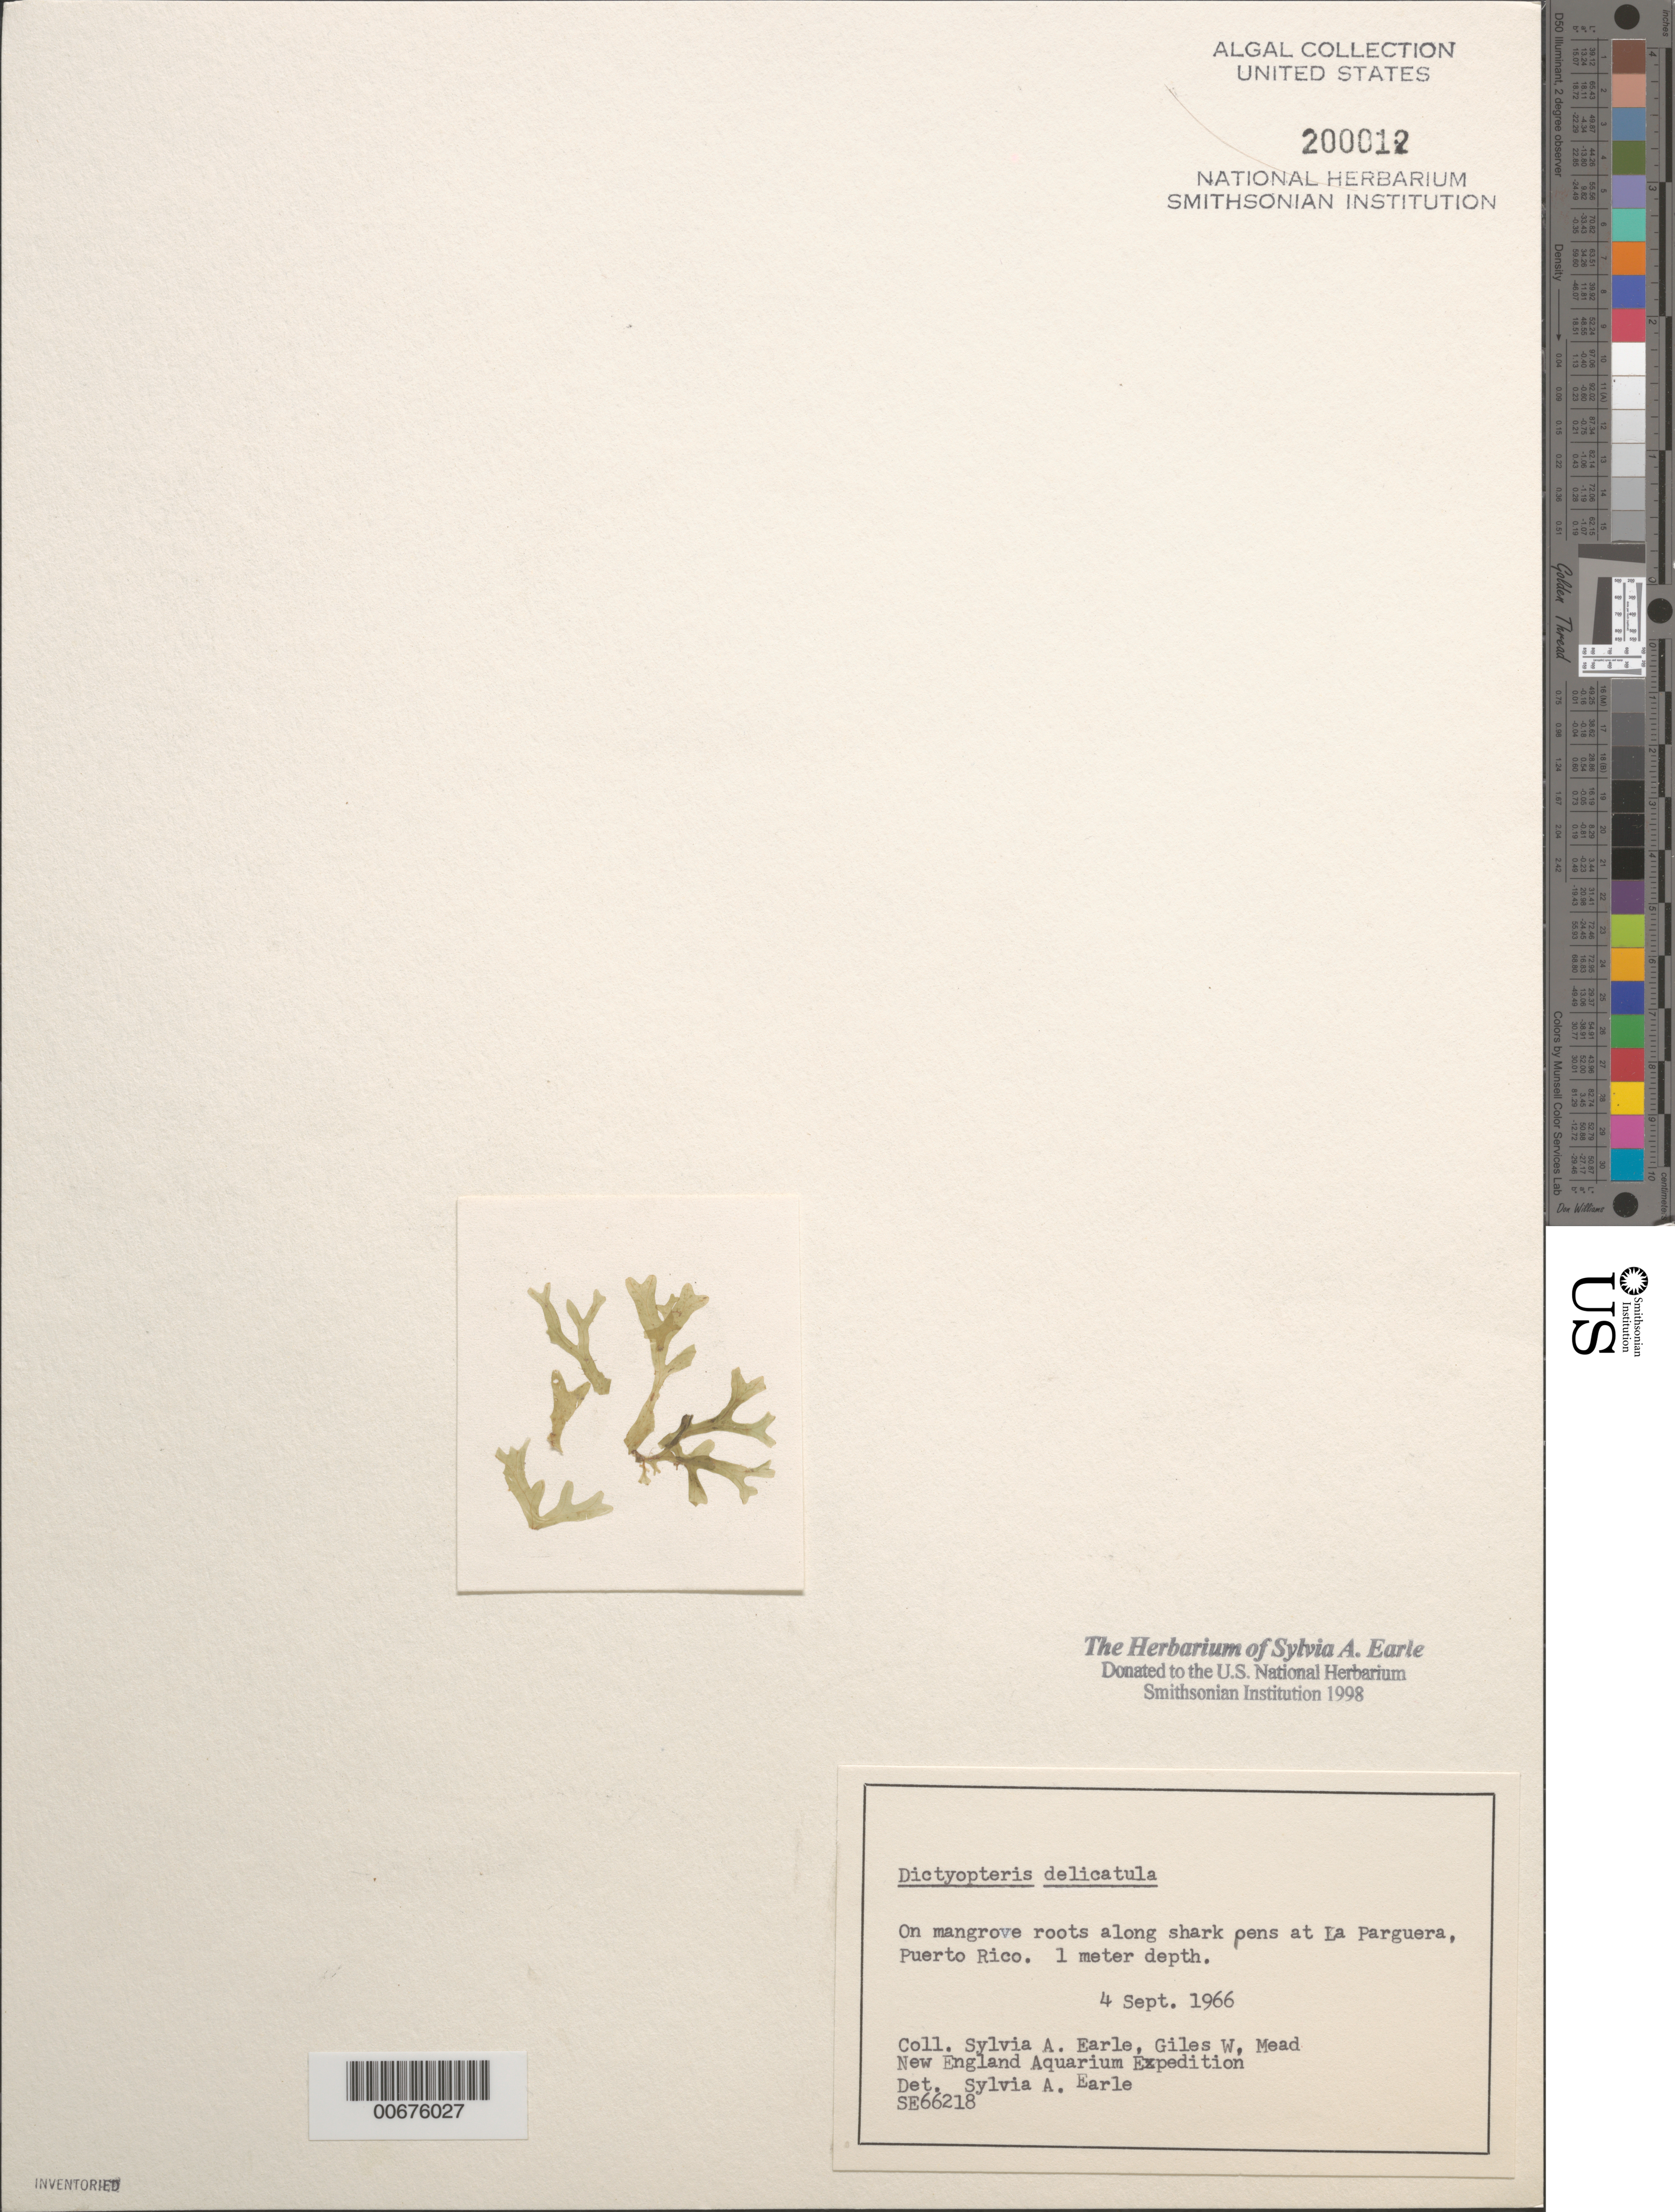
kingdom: Chromista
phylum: Ochrophyta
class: Phaeophyceae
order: Dictyotales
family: Dictyotaceae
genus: Dictyopteris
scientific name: Dictyopteris delicatula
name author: J.V.Lamouroux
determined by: Earle, S. A.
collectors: S. A. Earle & G. W. Mead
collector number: Se 66218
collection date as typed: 04 Sep 1966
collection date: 1966-09-04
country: Puerto Rico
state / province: Lajas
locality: La Parguera, Shark Pens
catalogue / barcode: US 200012